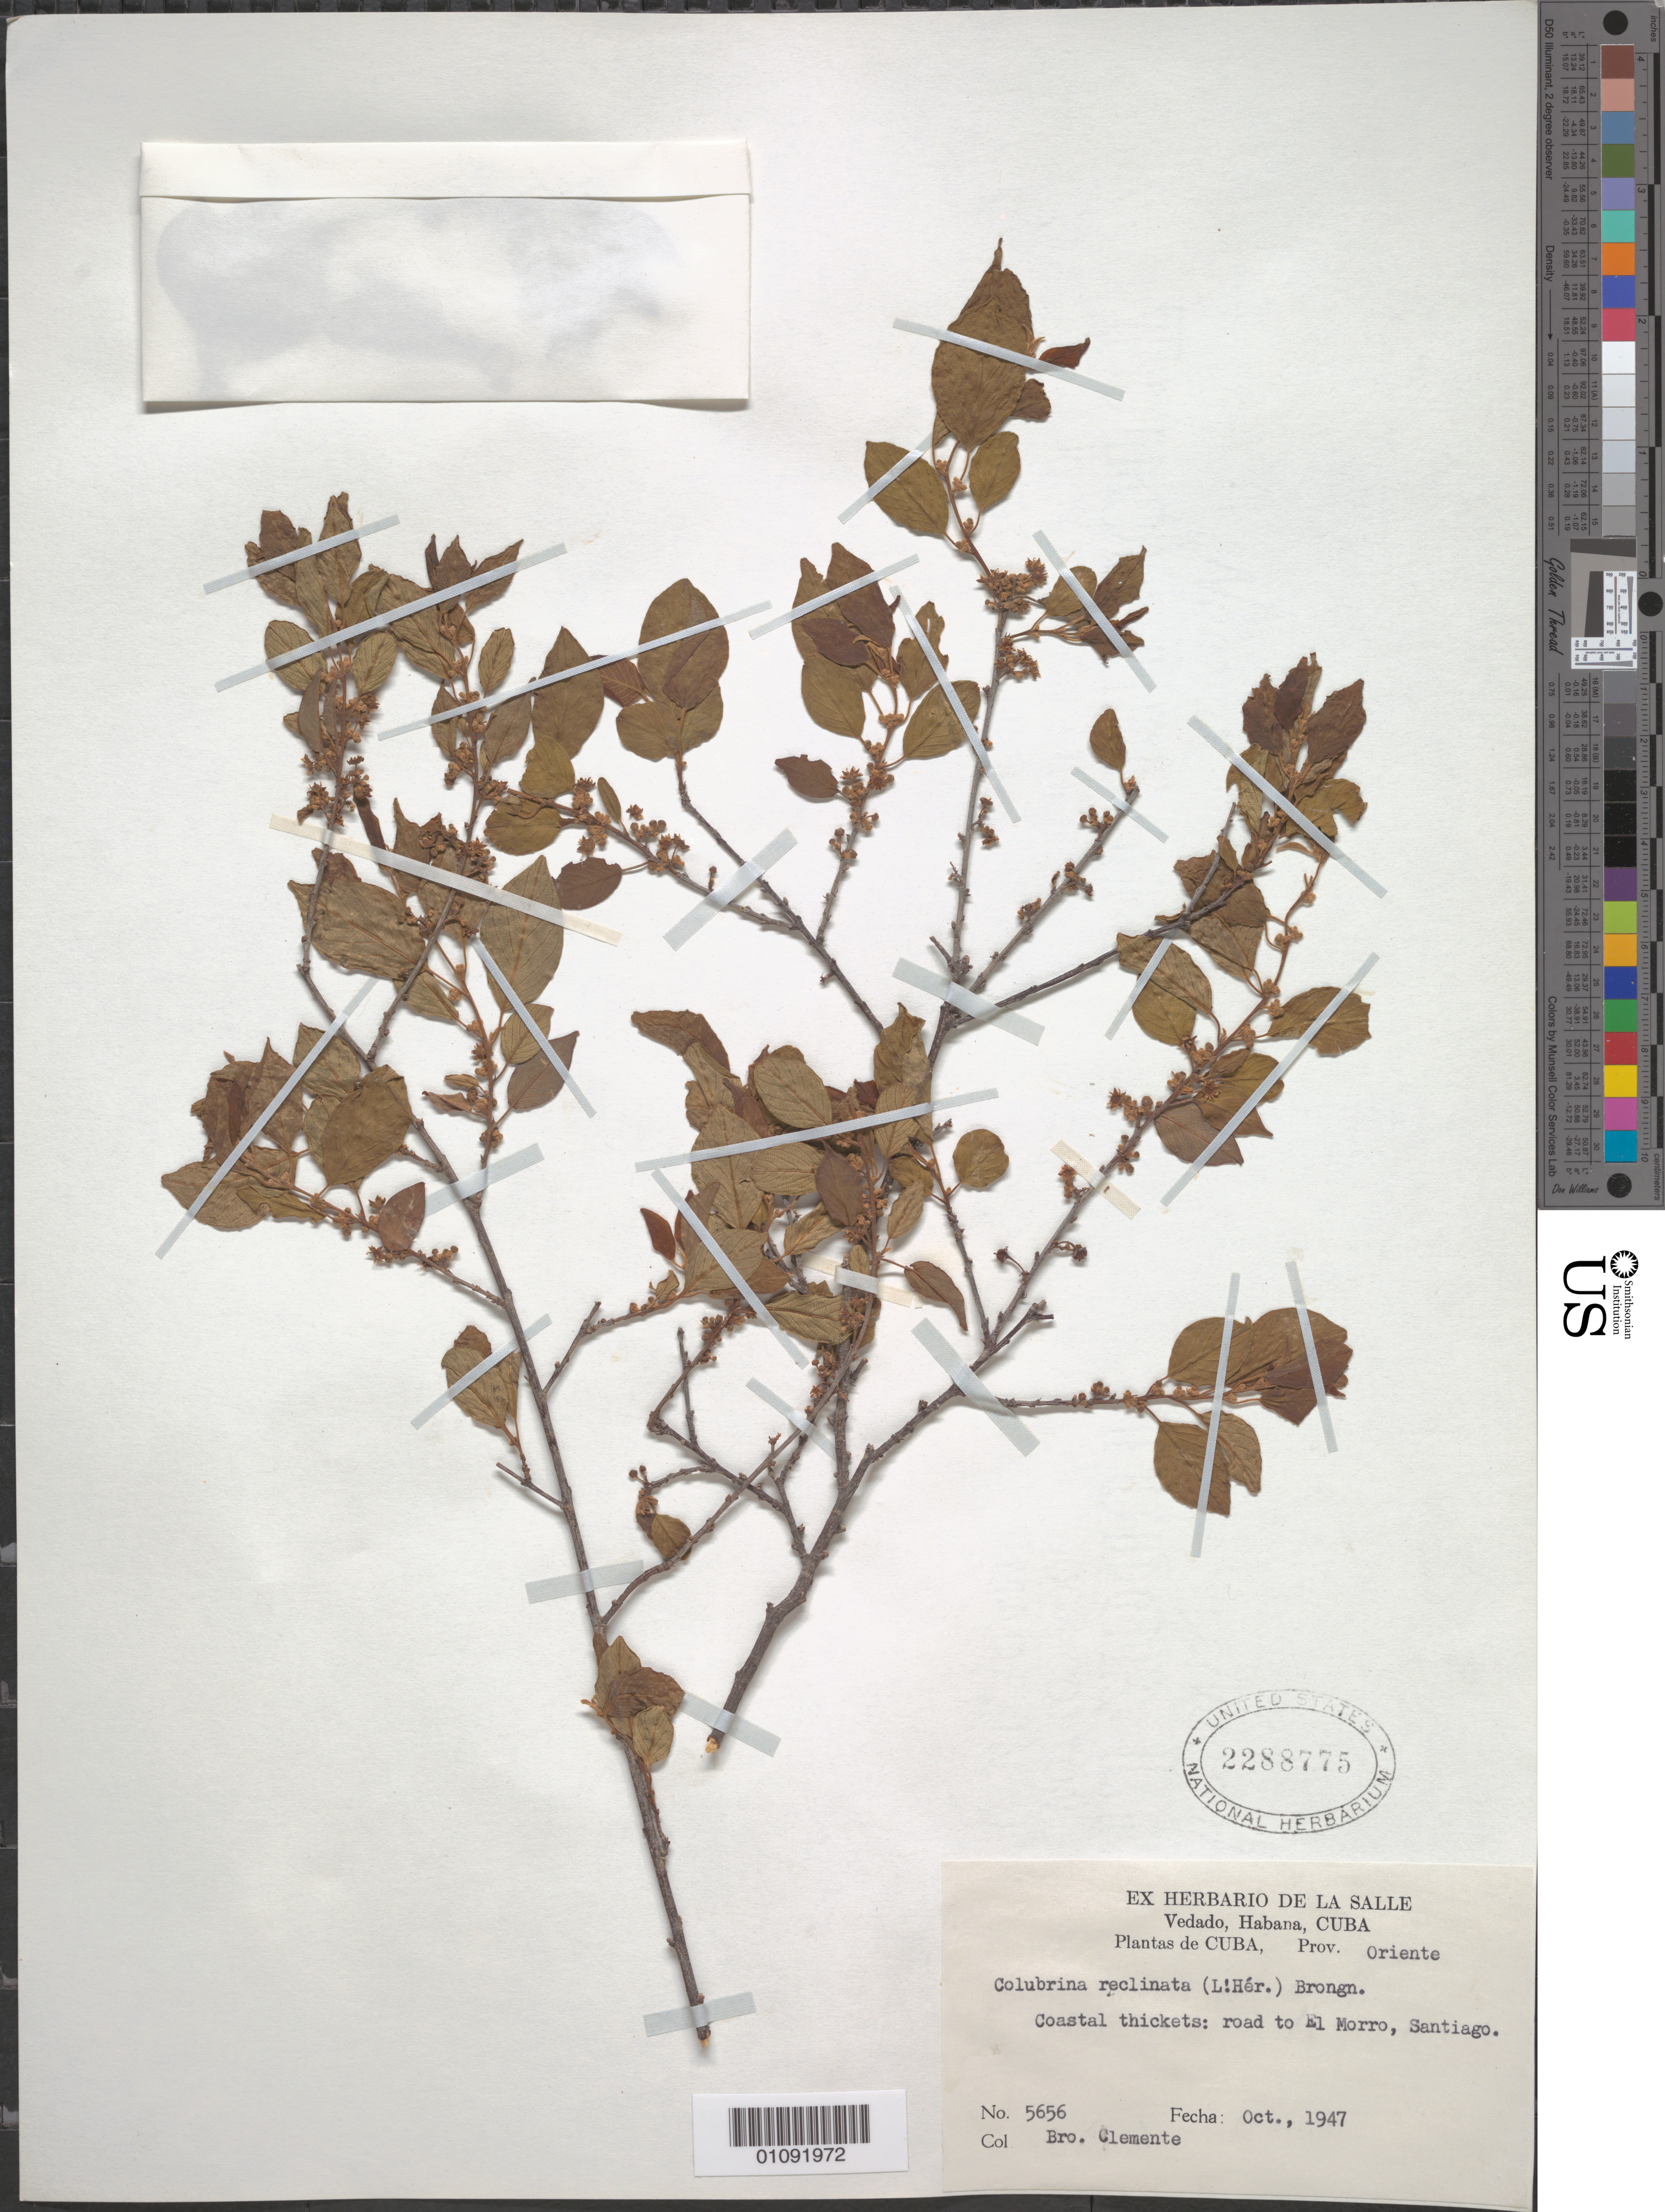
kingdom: Plantae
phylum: Tracheophyta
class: Magnoliopsida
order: Rosales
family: Rhamnaceae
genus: Colubrina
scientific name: Colubrina elliptica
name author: (Sw.) Brizicky & W.L. Stern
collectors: Bro. Clemente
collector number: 5656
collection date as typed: Oct 1947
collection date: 1947-10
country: Cuba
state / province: Santiago de Cuba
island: Cuba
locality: Road to El Morro, Santiago Prov Oriente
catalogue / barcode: US 2288775